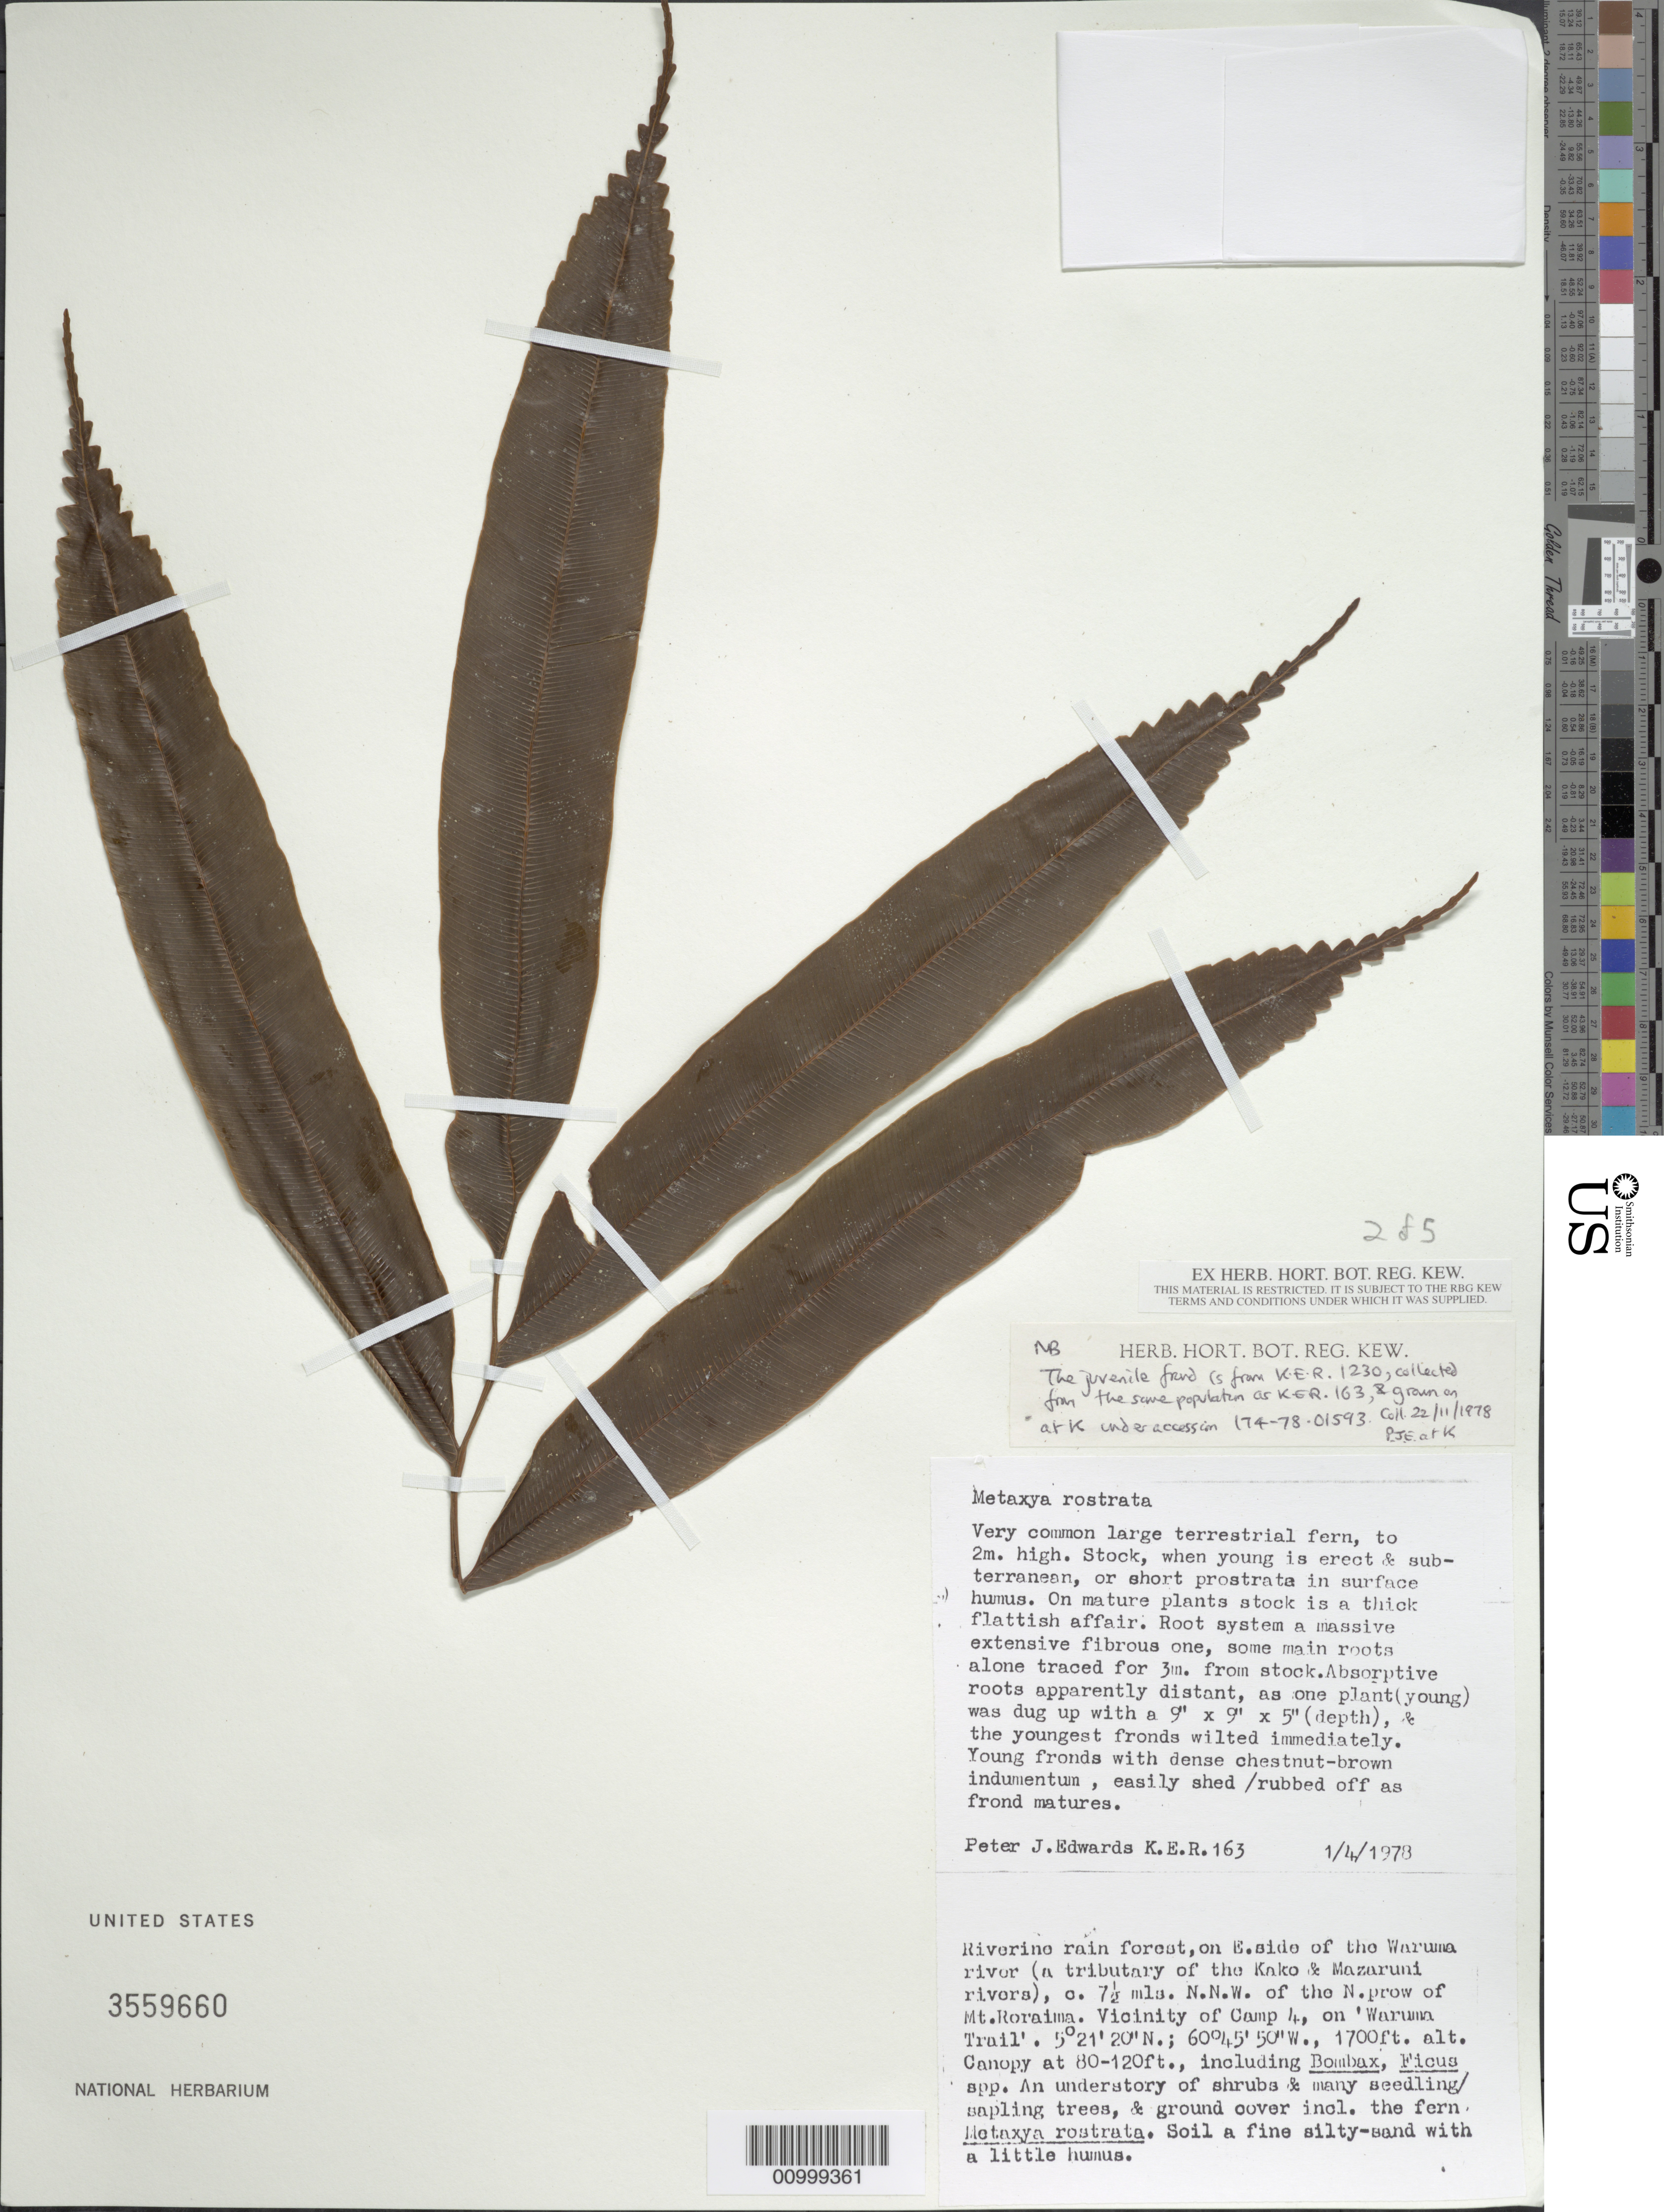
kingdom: Plantae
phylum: Tracheophyta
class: Polypodiopsida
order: Cyatheales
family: Metaxyaceae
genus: Metaxya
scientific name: Metaxya rostrata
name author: (Kunth) C. Presl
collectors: P. Edwards, J. Warrington, K. Burras & J. Woodhams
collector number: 163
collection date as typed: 4-Jan-78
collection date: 1978-01-04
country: Guyana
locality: Roraima, E side of the Waruma river (trib. Of the Kako & Mazaruni R.), c 7.5 m NNW of the N prow of Mt. Roraima; vic of camp 4, on 'Waruma Trail'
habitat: Riverine rain forest. Canopy at 80-120ft, including Bombax, Ficus spp.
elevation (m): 518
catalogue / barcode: US 3559660